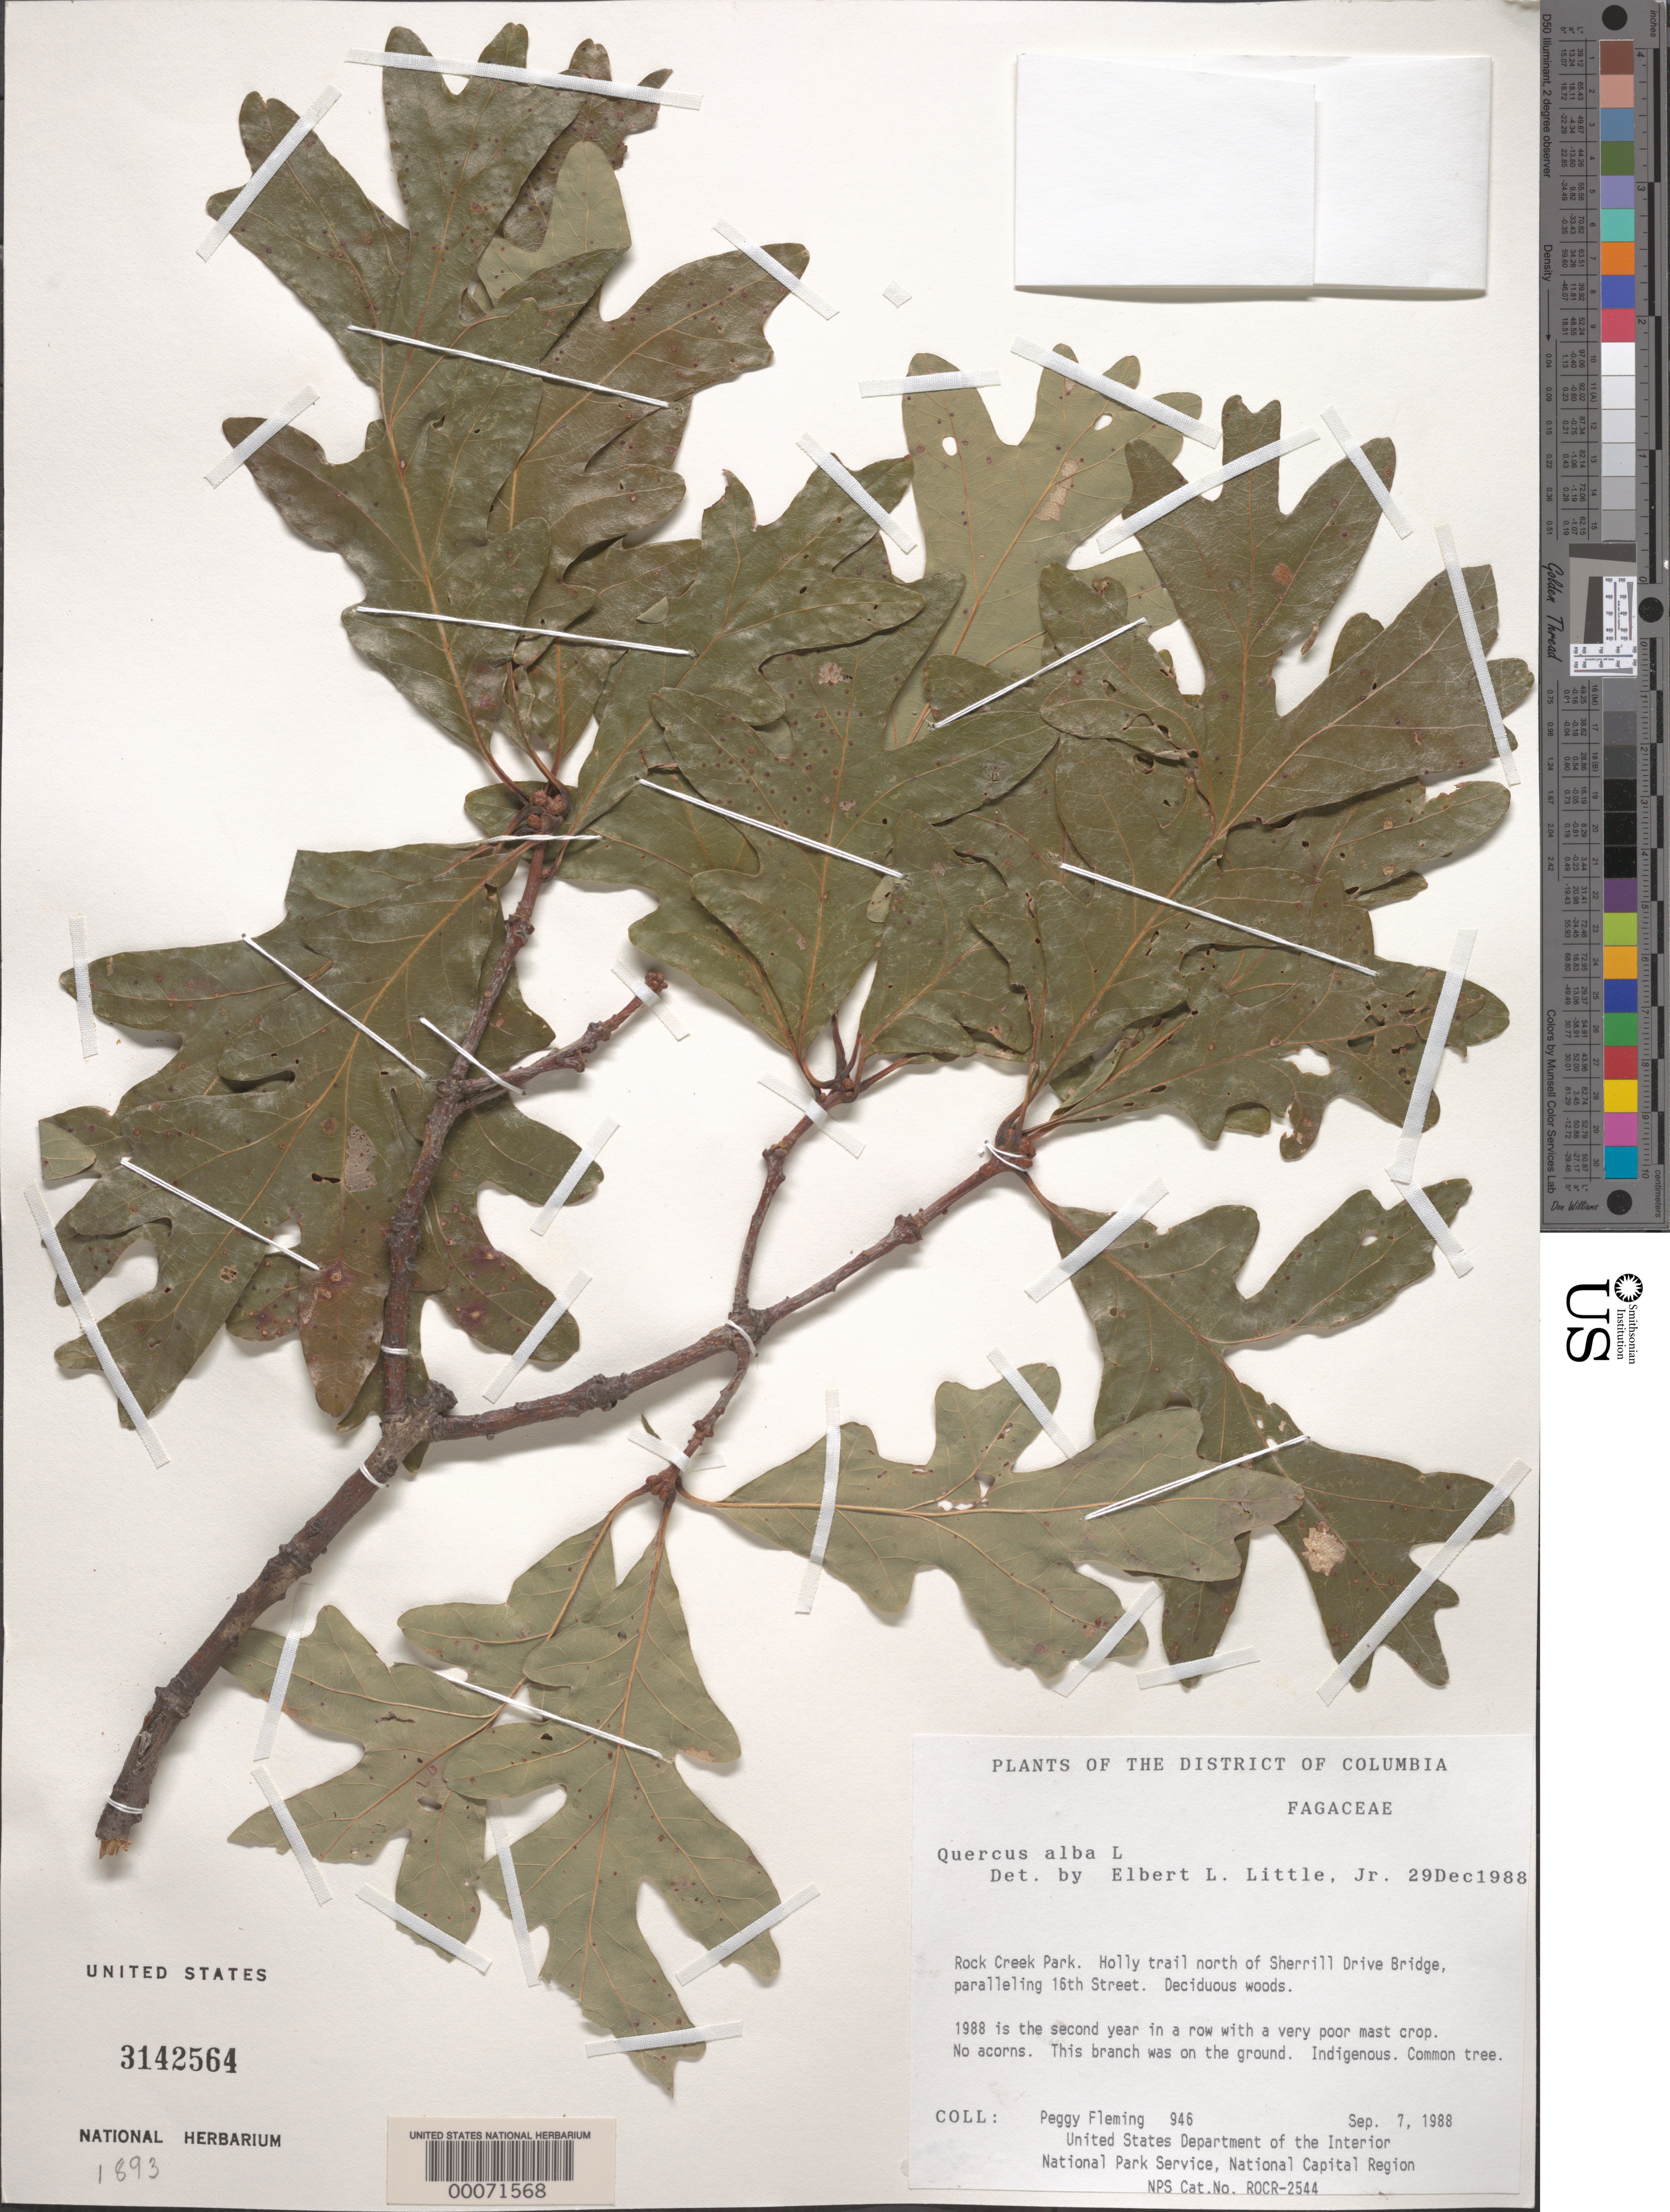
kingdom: Plantae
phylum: Tracheophyta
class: Magnoliopsida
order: Fagales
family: Fagaceae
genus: Quercus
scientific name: Quercus alba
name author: L.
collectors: P. Fleming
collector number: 946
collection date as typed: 07 Sep 1988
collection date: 1988-09-07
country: United States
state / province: District of Columbia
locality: Rock Creek Park, Holly Trail N of Sherrill Drive Bridge Rock Creek Park and vicinity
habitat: Deciduous woods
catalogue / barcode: US 3142564